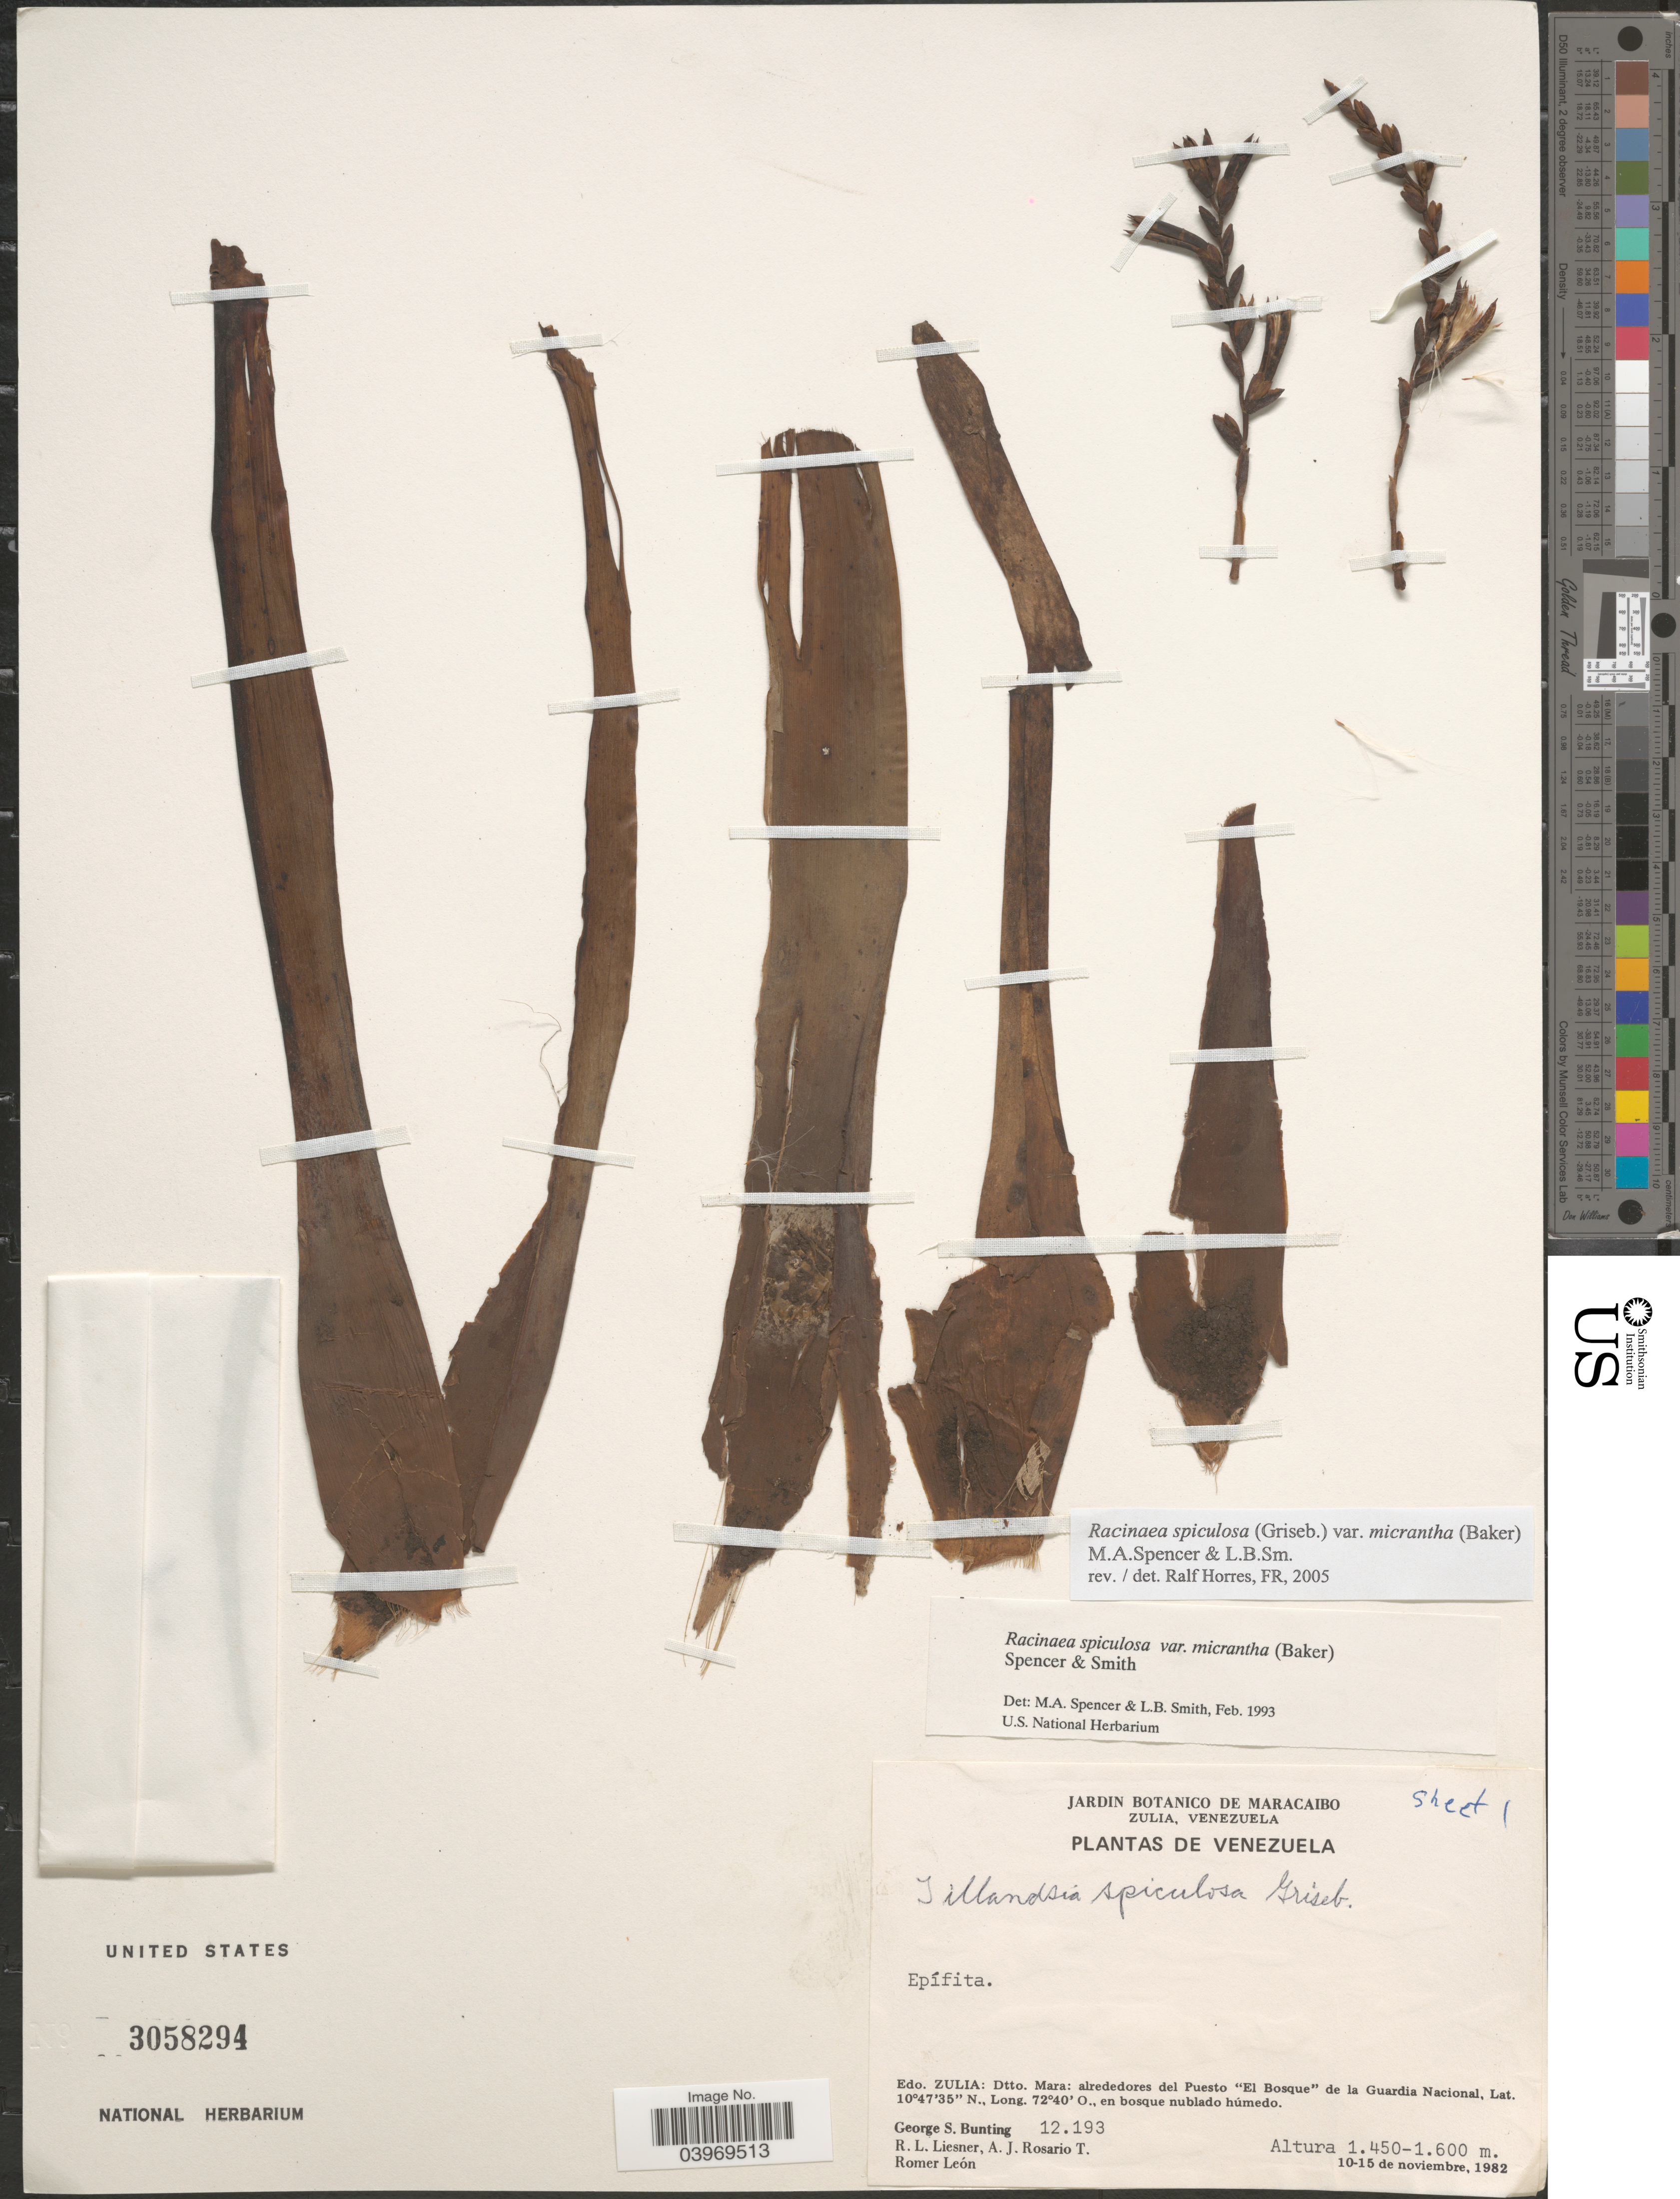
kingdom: Plantae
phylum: Tracheophyta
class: Liliopsida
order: Poales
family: Bromeliaceae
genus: Racinaea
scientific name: Racinaea spiculosa var. micrantha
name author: (Baker) M.A. Spencer & L.B. Sm.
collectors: G. S. Bunting, R. L. Liesner, A. Rosario T. & R. León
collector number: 12193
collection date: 1982-11-10/1982-11-15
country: Venezuela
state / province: Zulia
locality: Edo. Zulia: Dtto. Mara: alrededores del Puesto "El Bosque" de la Guardia Nacional.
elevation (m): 1450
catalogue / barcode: US 3058294